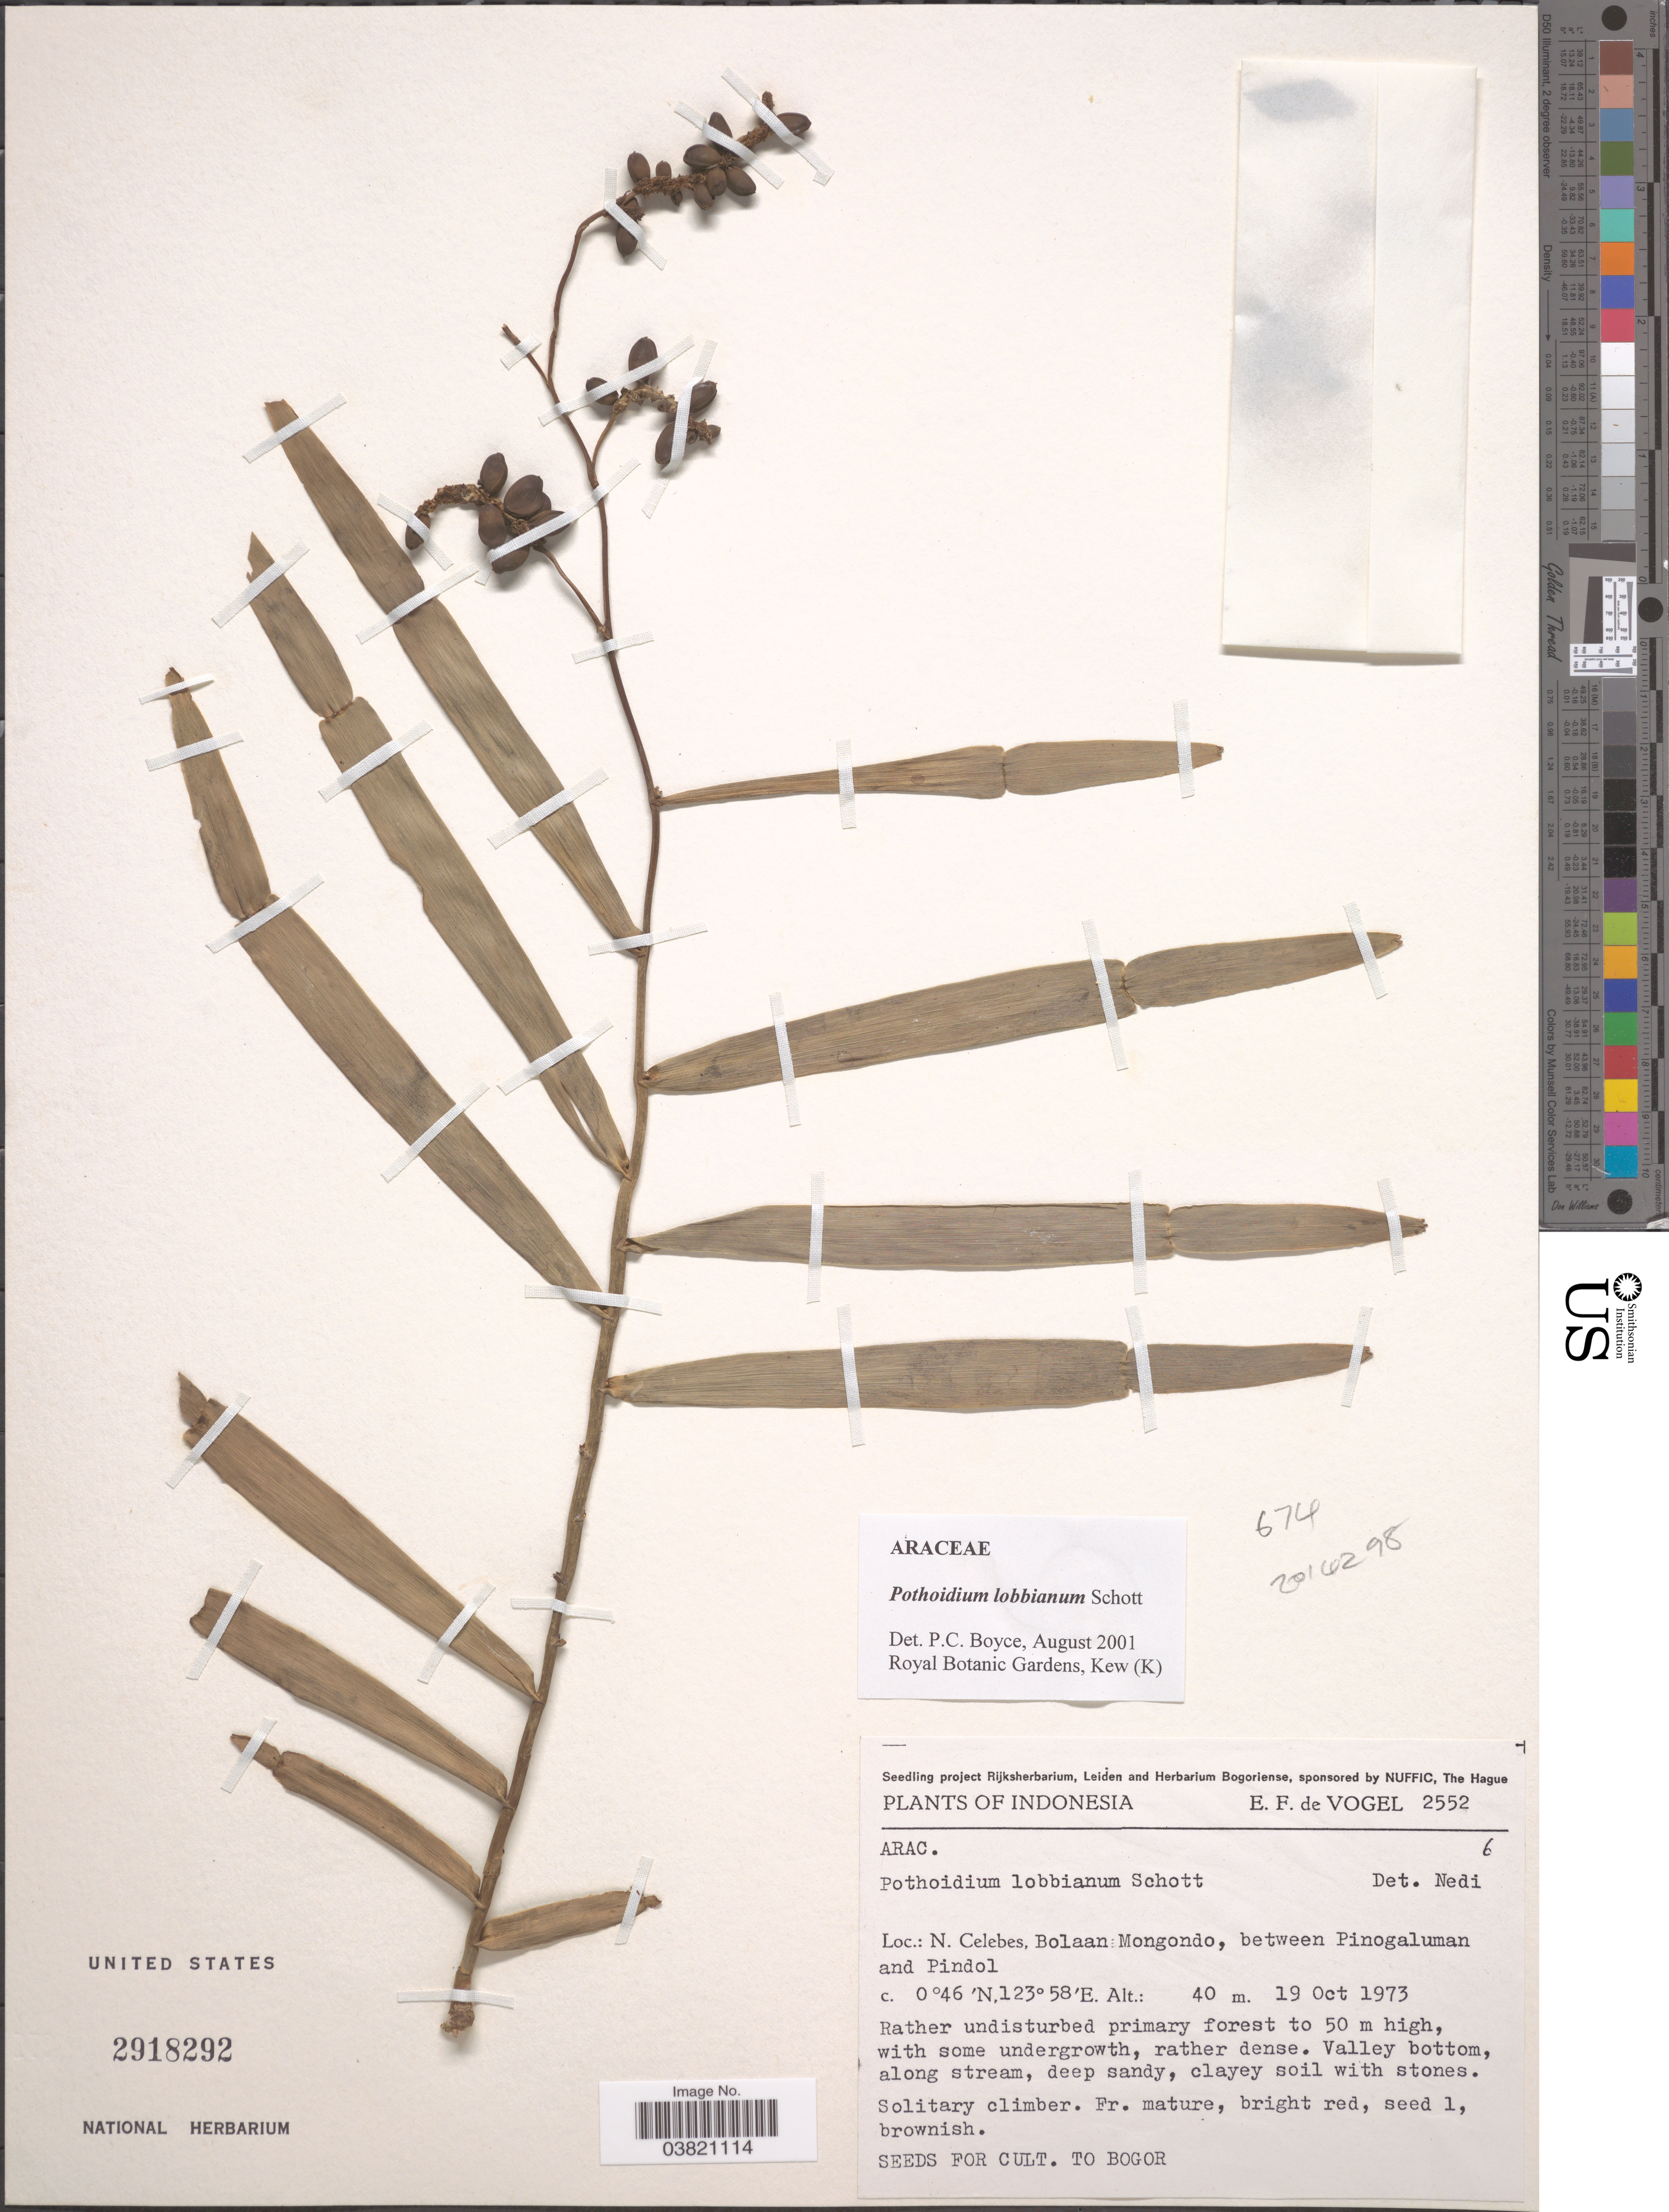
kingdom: Plantae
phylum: Tracheophyta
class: Liliopsida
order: Alismatales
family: Araceae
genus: Pothoidium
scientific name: Pothoidium lobbianum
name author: Schott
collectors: E. F. de Vogel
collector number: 2552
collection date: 1973-10-19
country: Indonesia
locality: N. Celebes, Bolaan Mongondo, between Pinogaluman and Pindol.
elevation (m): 40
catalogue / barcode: US 2918292